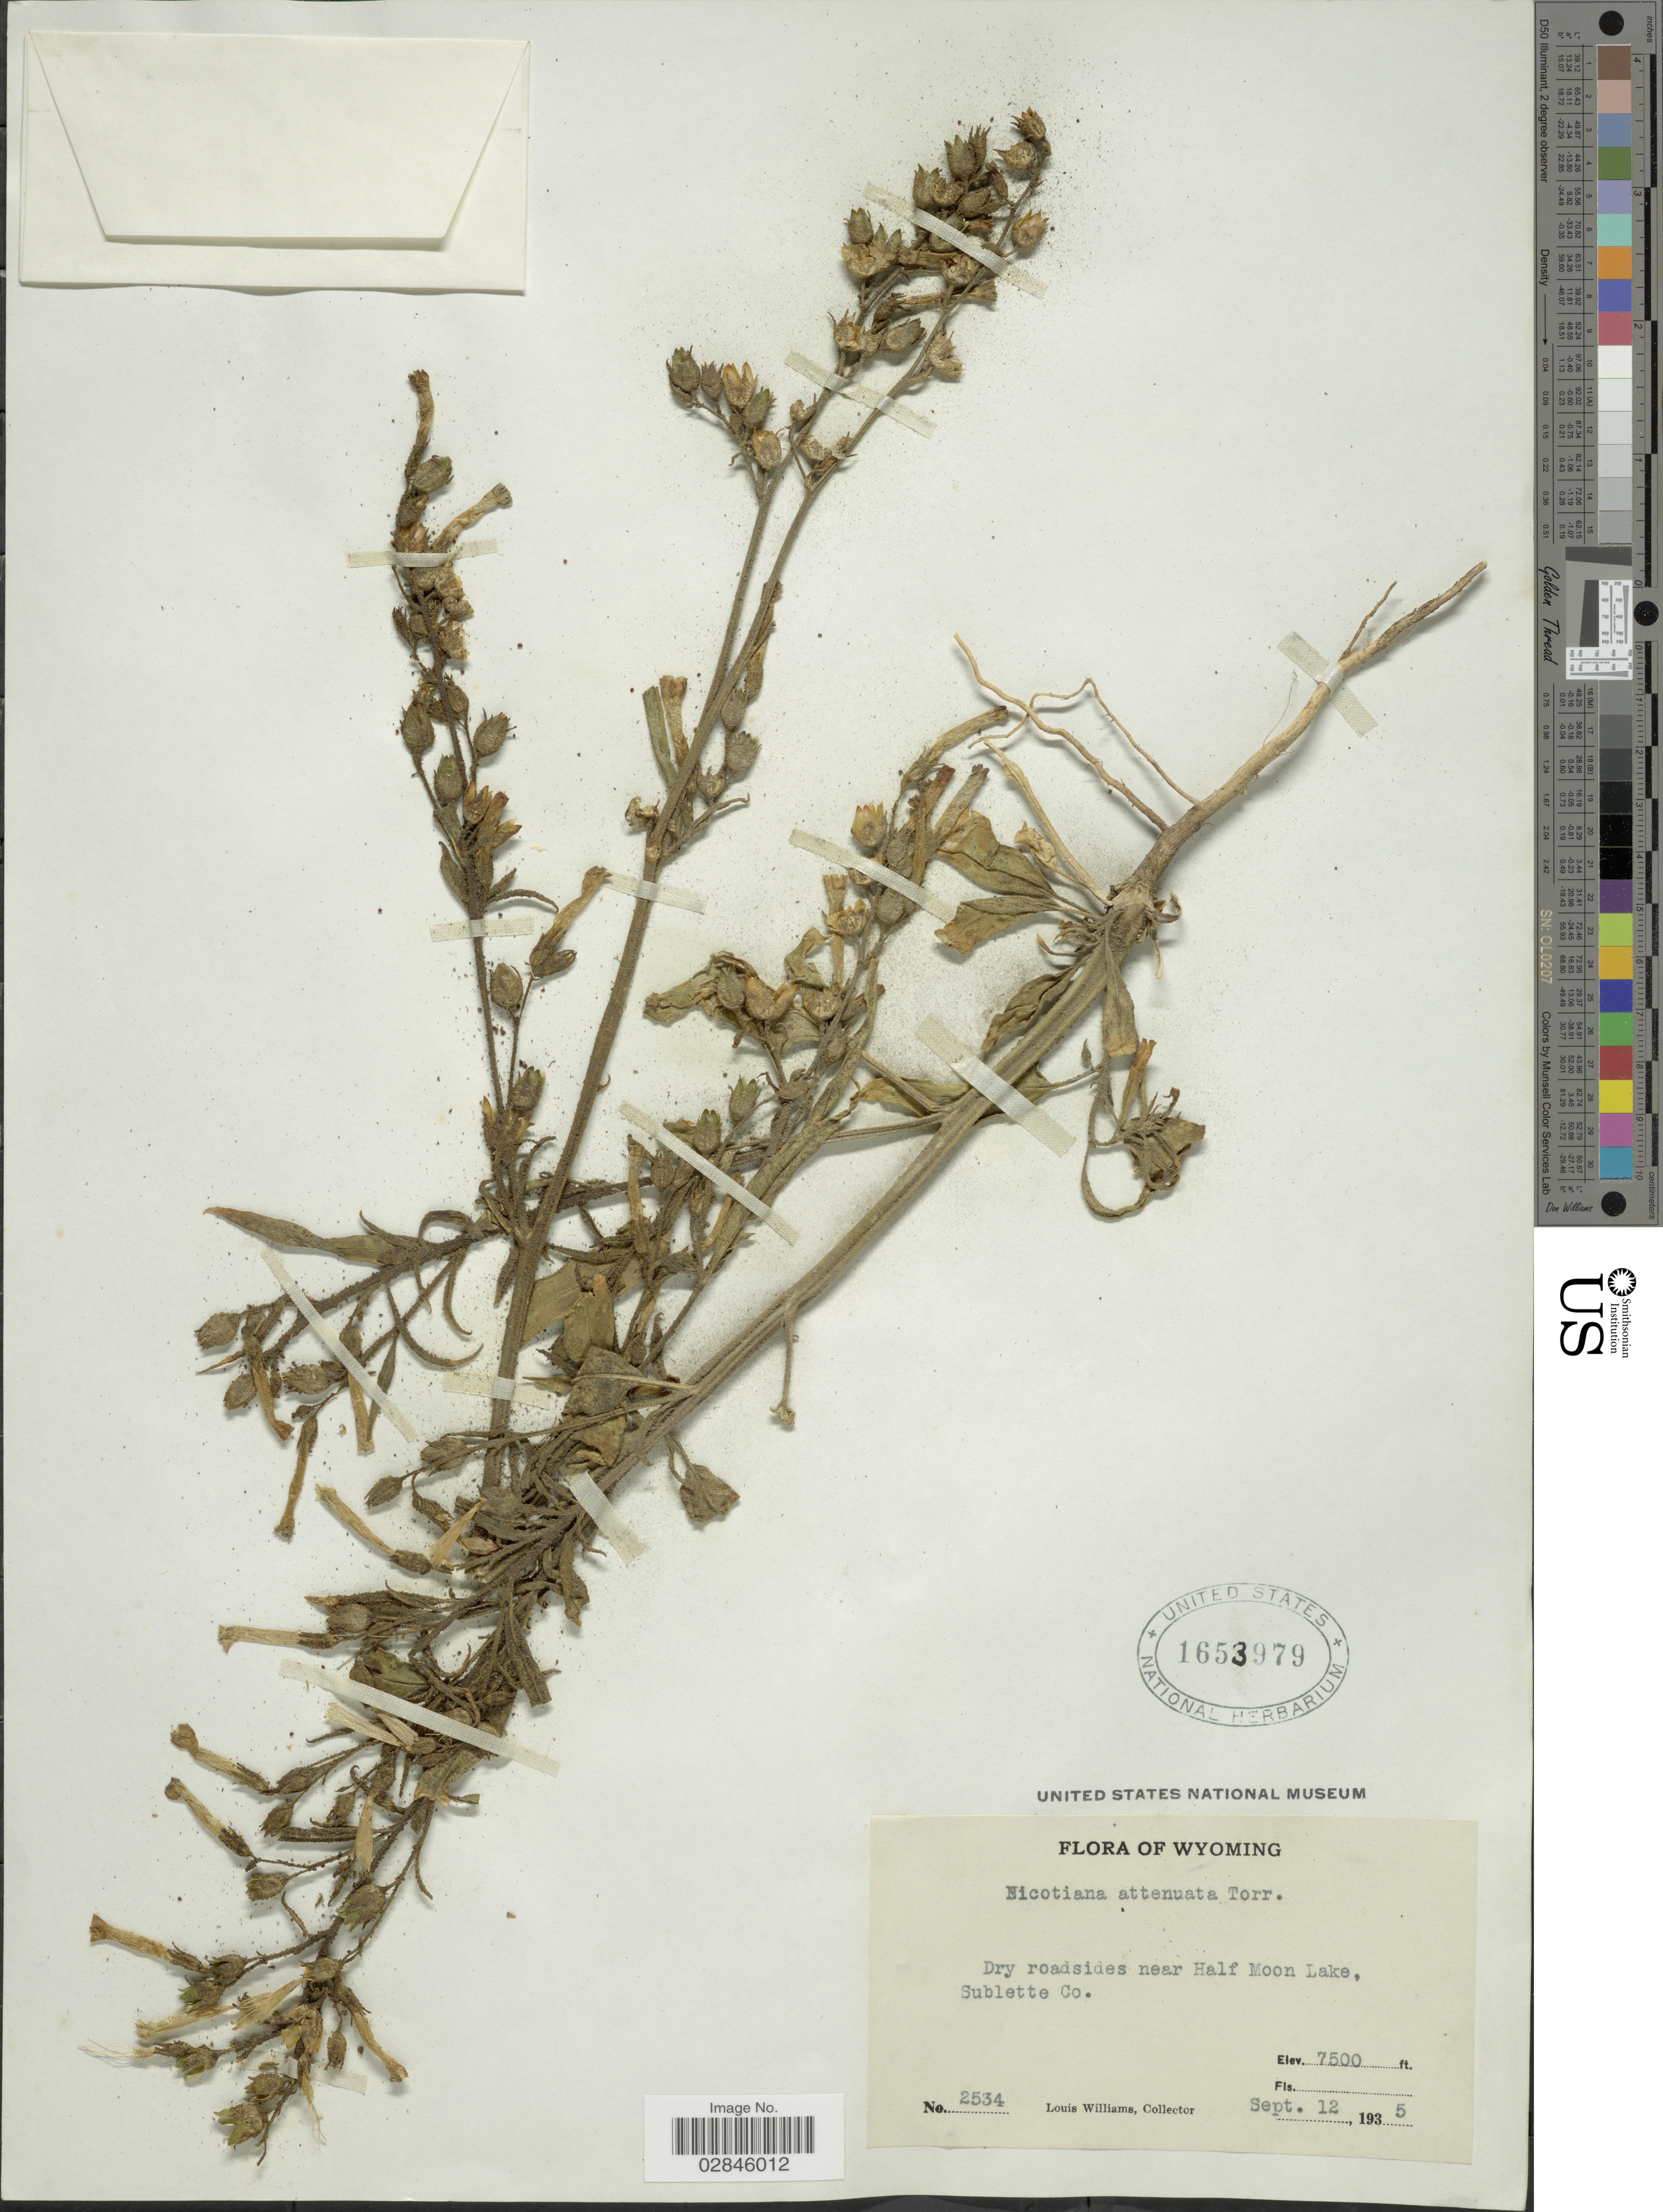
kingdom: Plantae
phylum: Tracheophyta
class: Magnoliopsida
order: Solanales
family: Solanaceae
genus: Nicotiana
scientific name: Nicotiana attenuata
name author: Torr. ex S. Watson in C. King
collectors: L. O. Williams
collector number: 2534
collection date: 1935-09-12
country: United States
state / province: Wyoming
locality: Dry roadsides near Half Moon Lake, Sublette Co.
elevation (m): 2286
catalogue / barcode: US 1653979